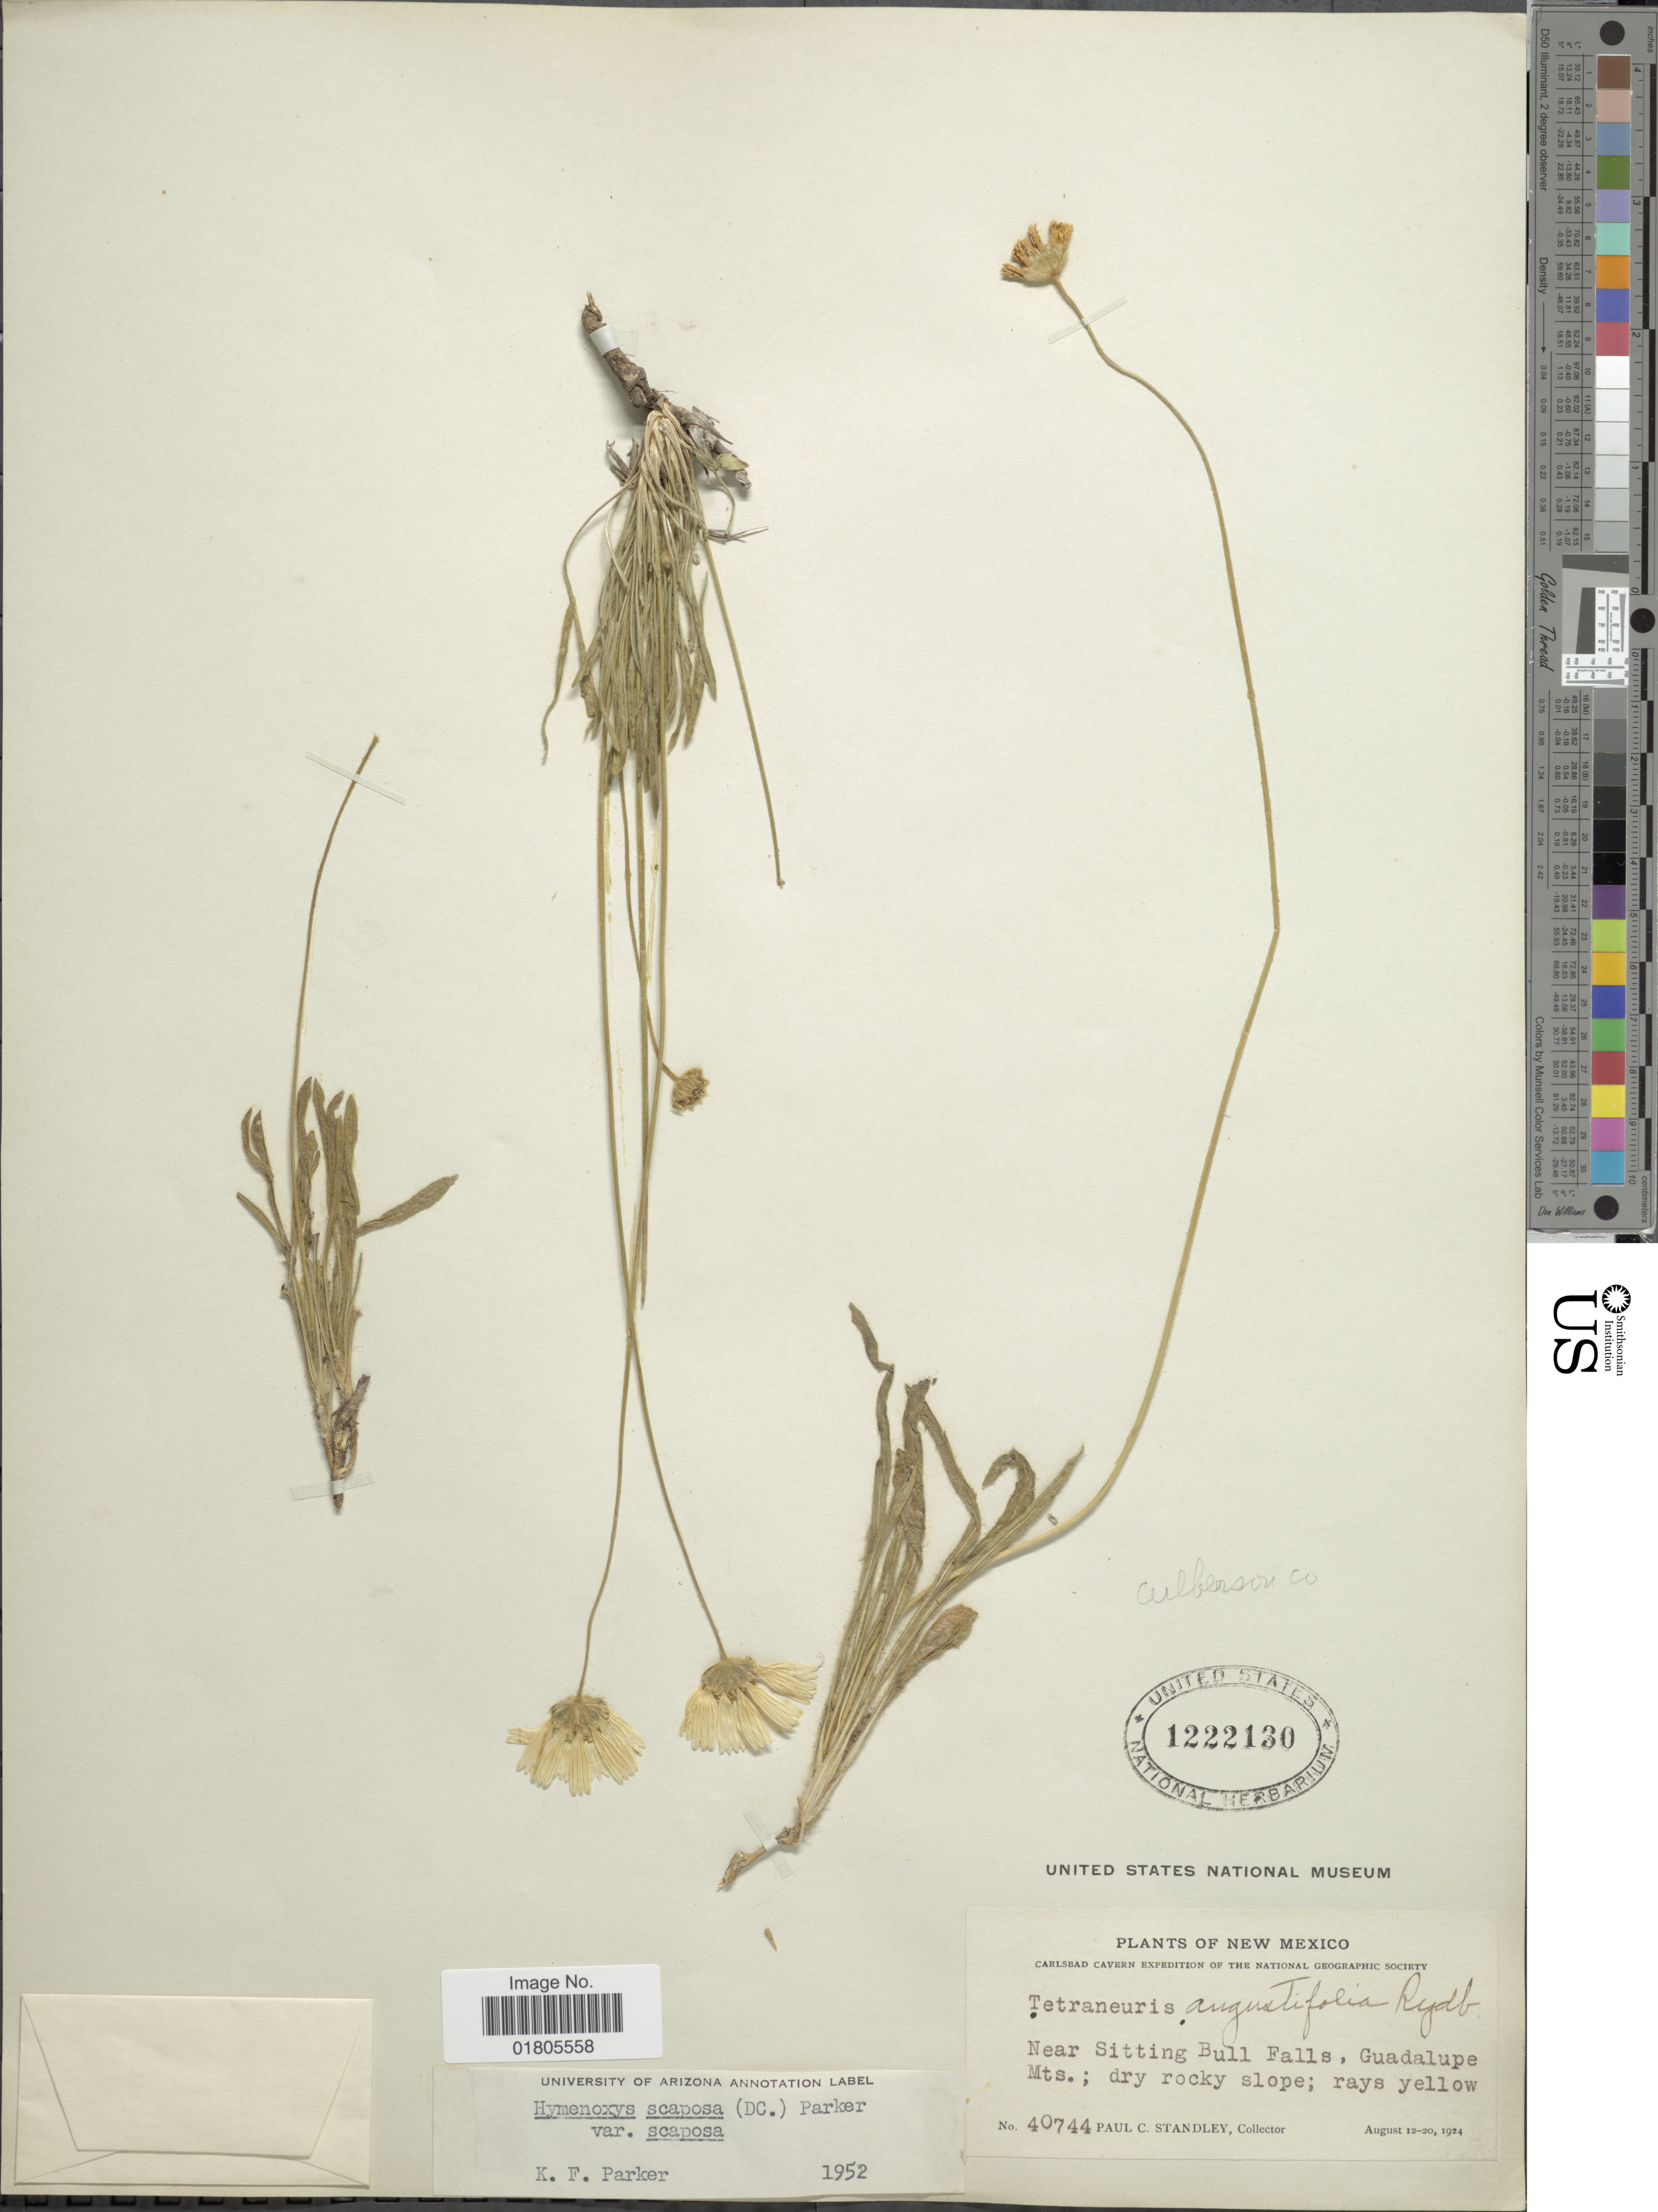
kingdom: Plantae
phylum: Tracheophyta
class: Magnoliopsida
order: Asterales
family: Asteraceae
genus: Actinea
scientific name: Actinea scaposa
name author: (DC.) Kuntze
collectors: P. C. Standley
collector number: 40744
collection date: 1924-08-12/1924-08-20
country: United States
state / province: New Mexico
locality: Near Sitting Bull Falls, Guadalupe Mts.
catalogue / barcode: US 1222130